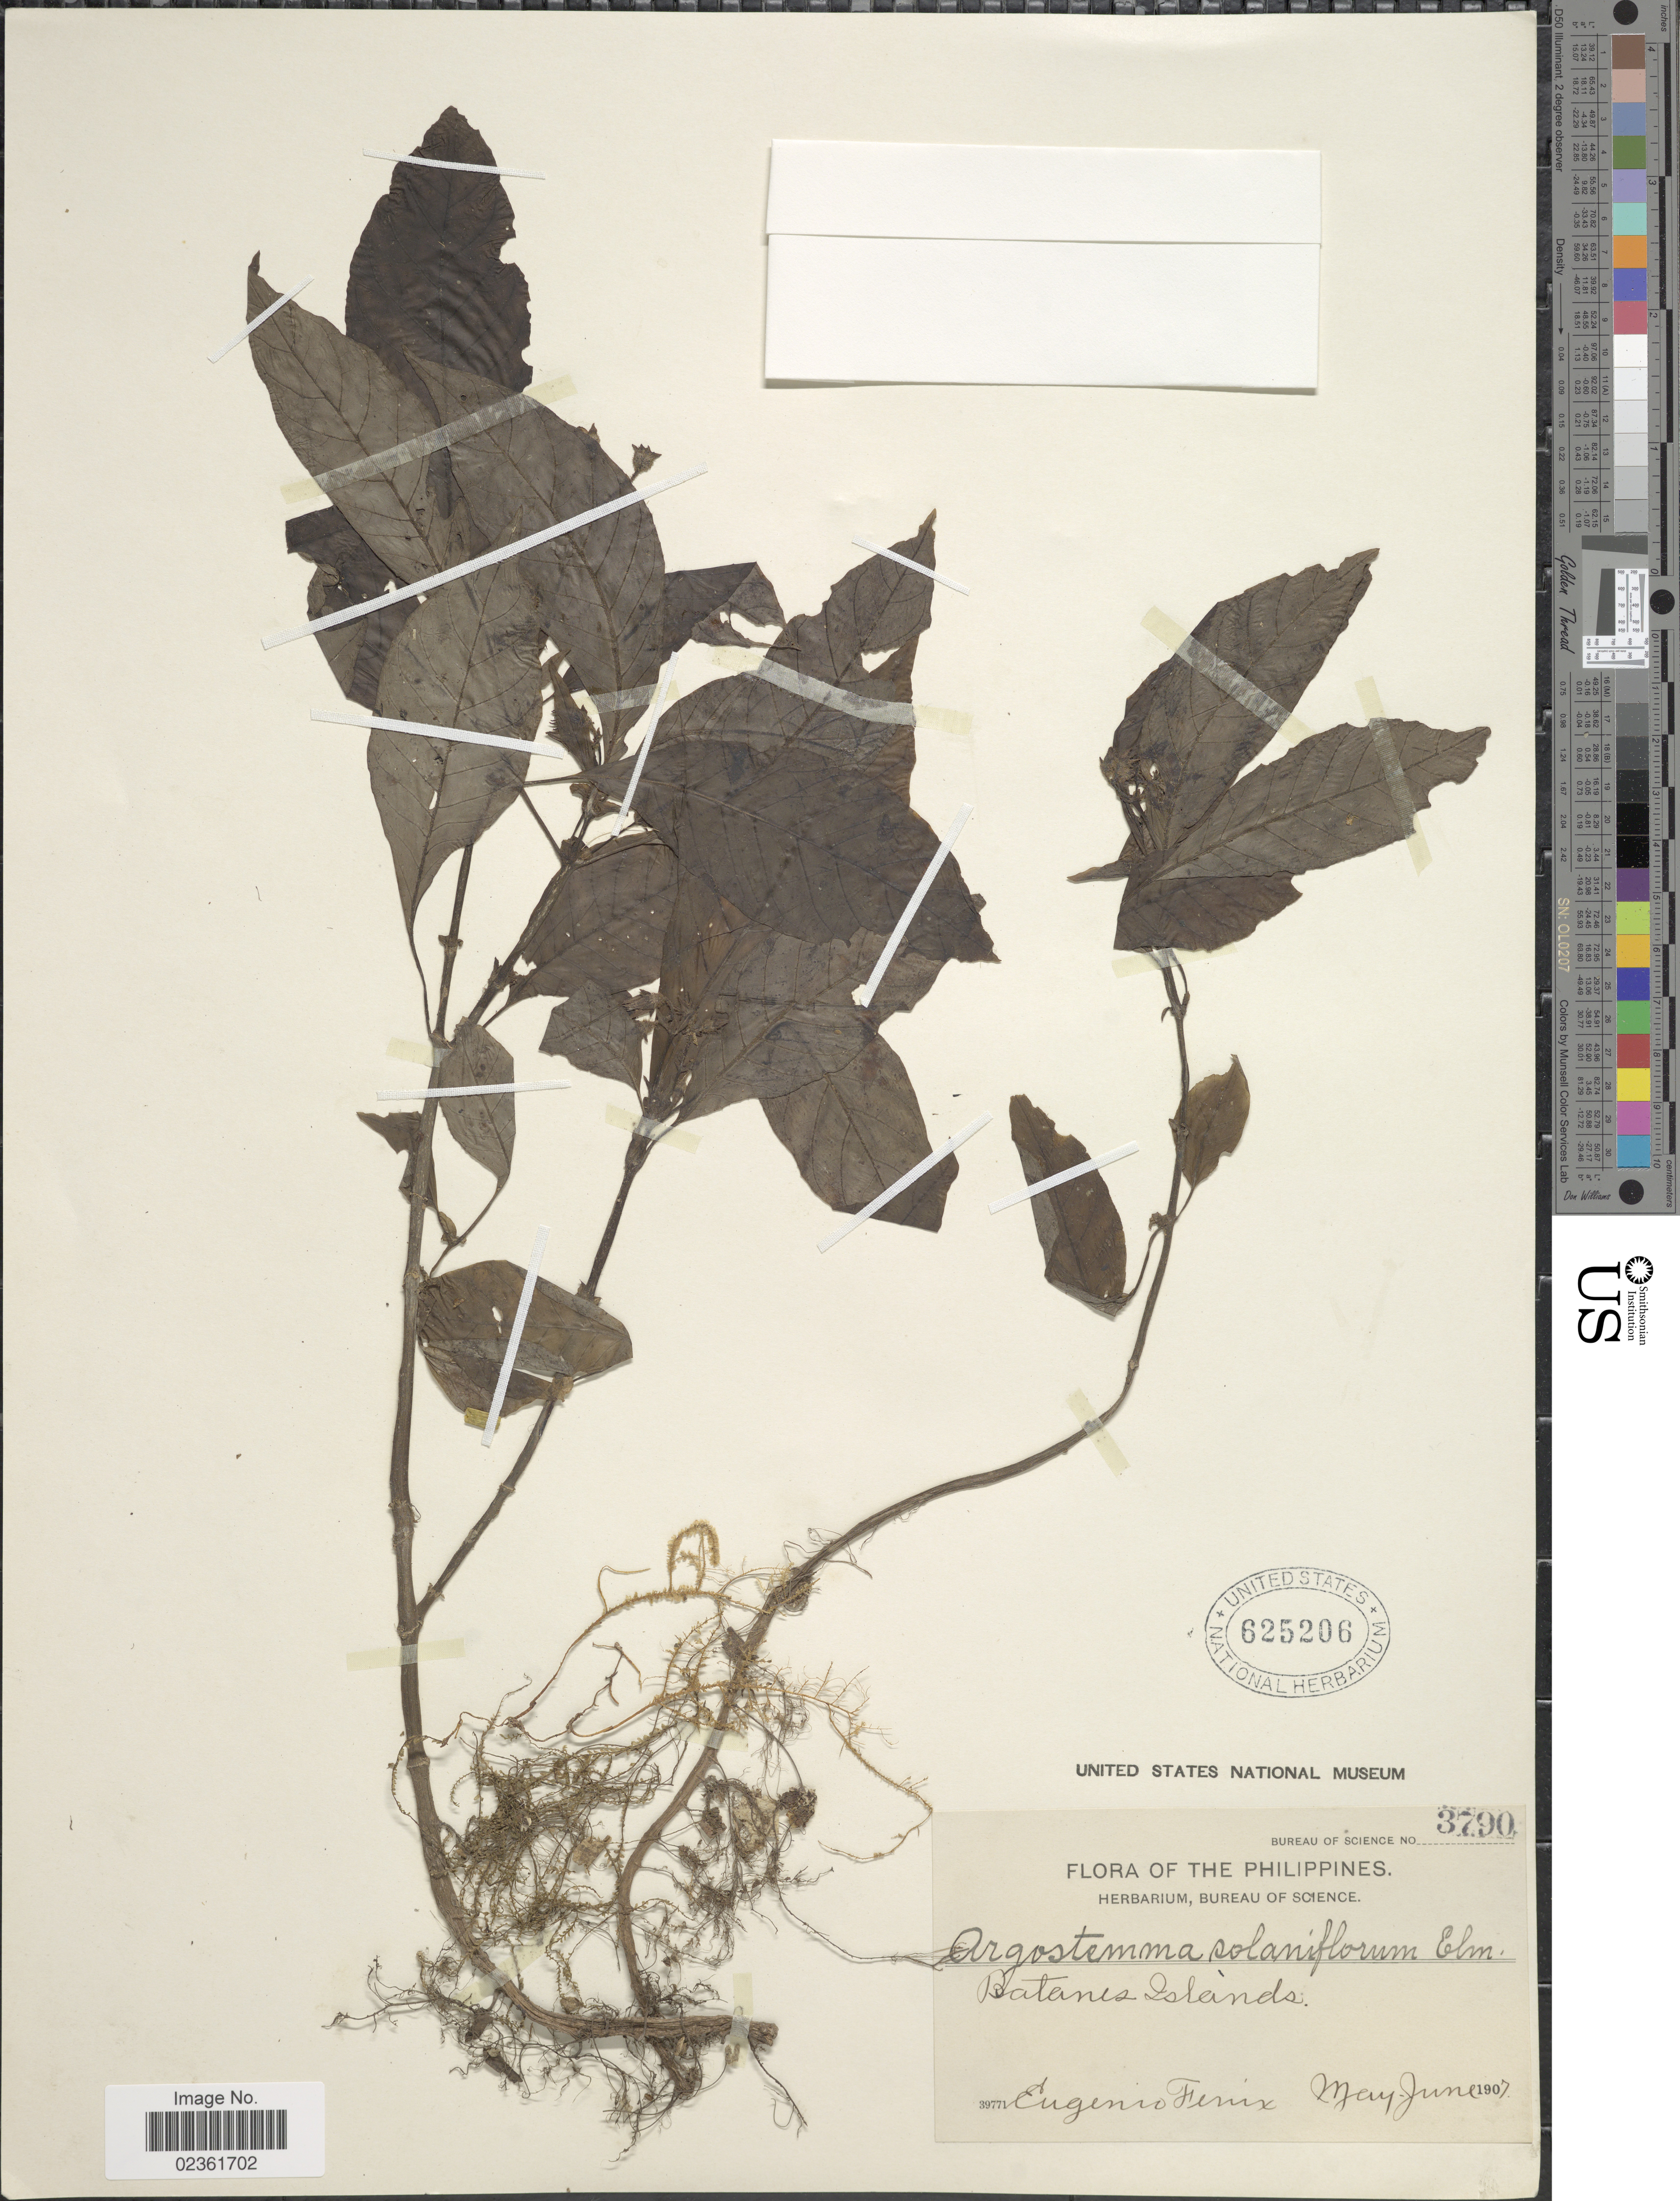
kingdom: Plantae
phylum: Tracheophyta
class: Magnoliopsida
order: Gentianales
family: Rubiaceae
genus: Argostemma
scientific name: Argostemma solaniflorum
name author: Elmer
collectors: E. Fénix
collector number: Bureau of Science 3790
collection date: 1907-05/1907-06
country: Philippines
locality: Batanes Islands.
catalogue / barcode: US 625206